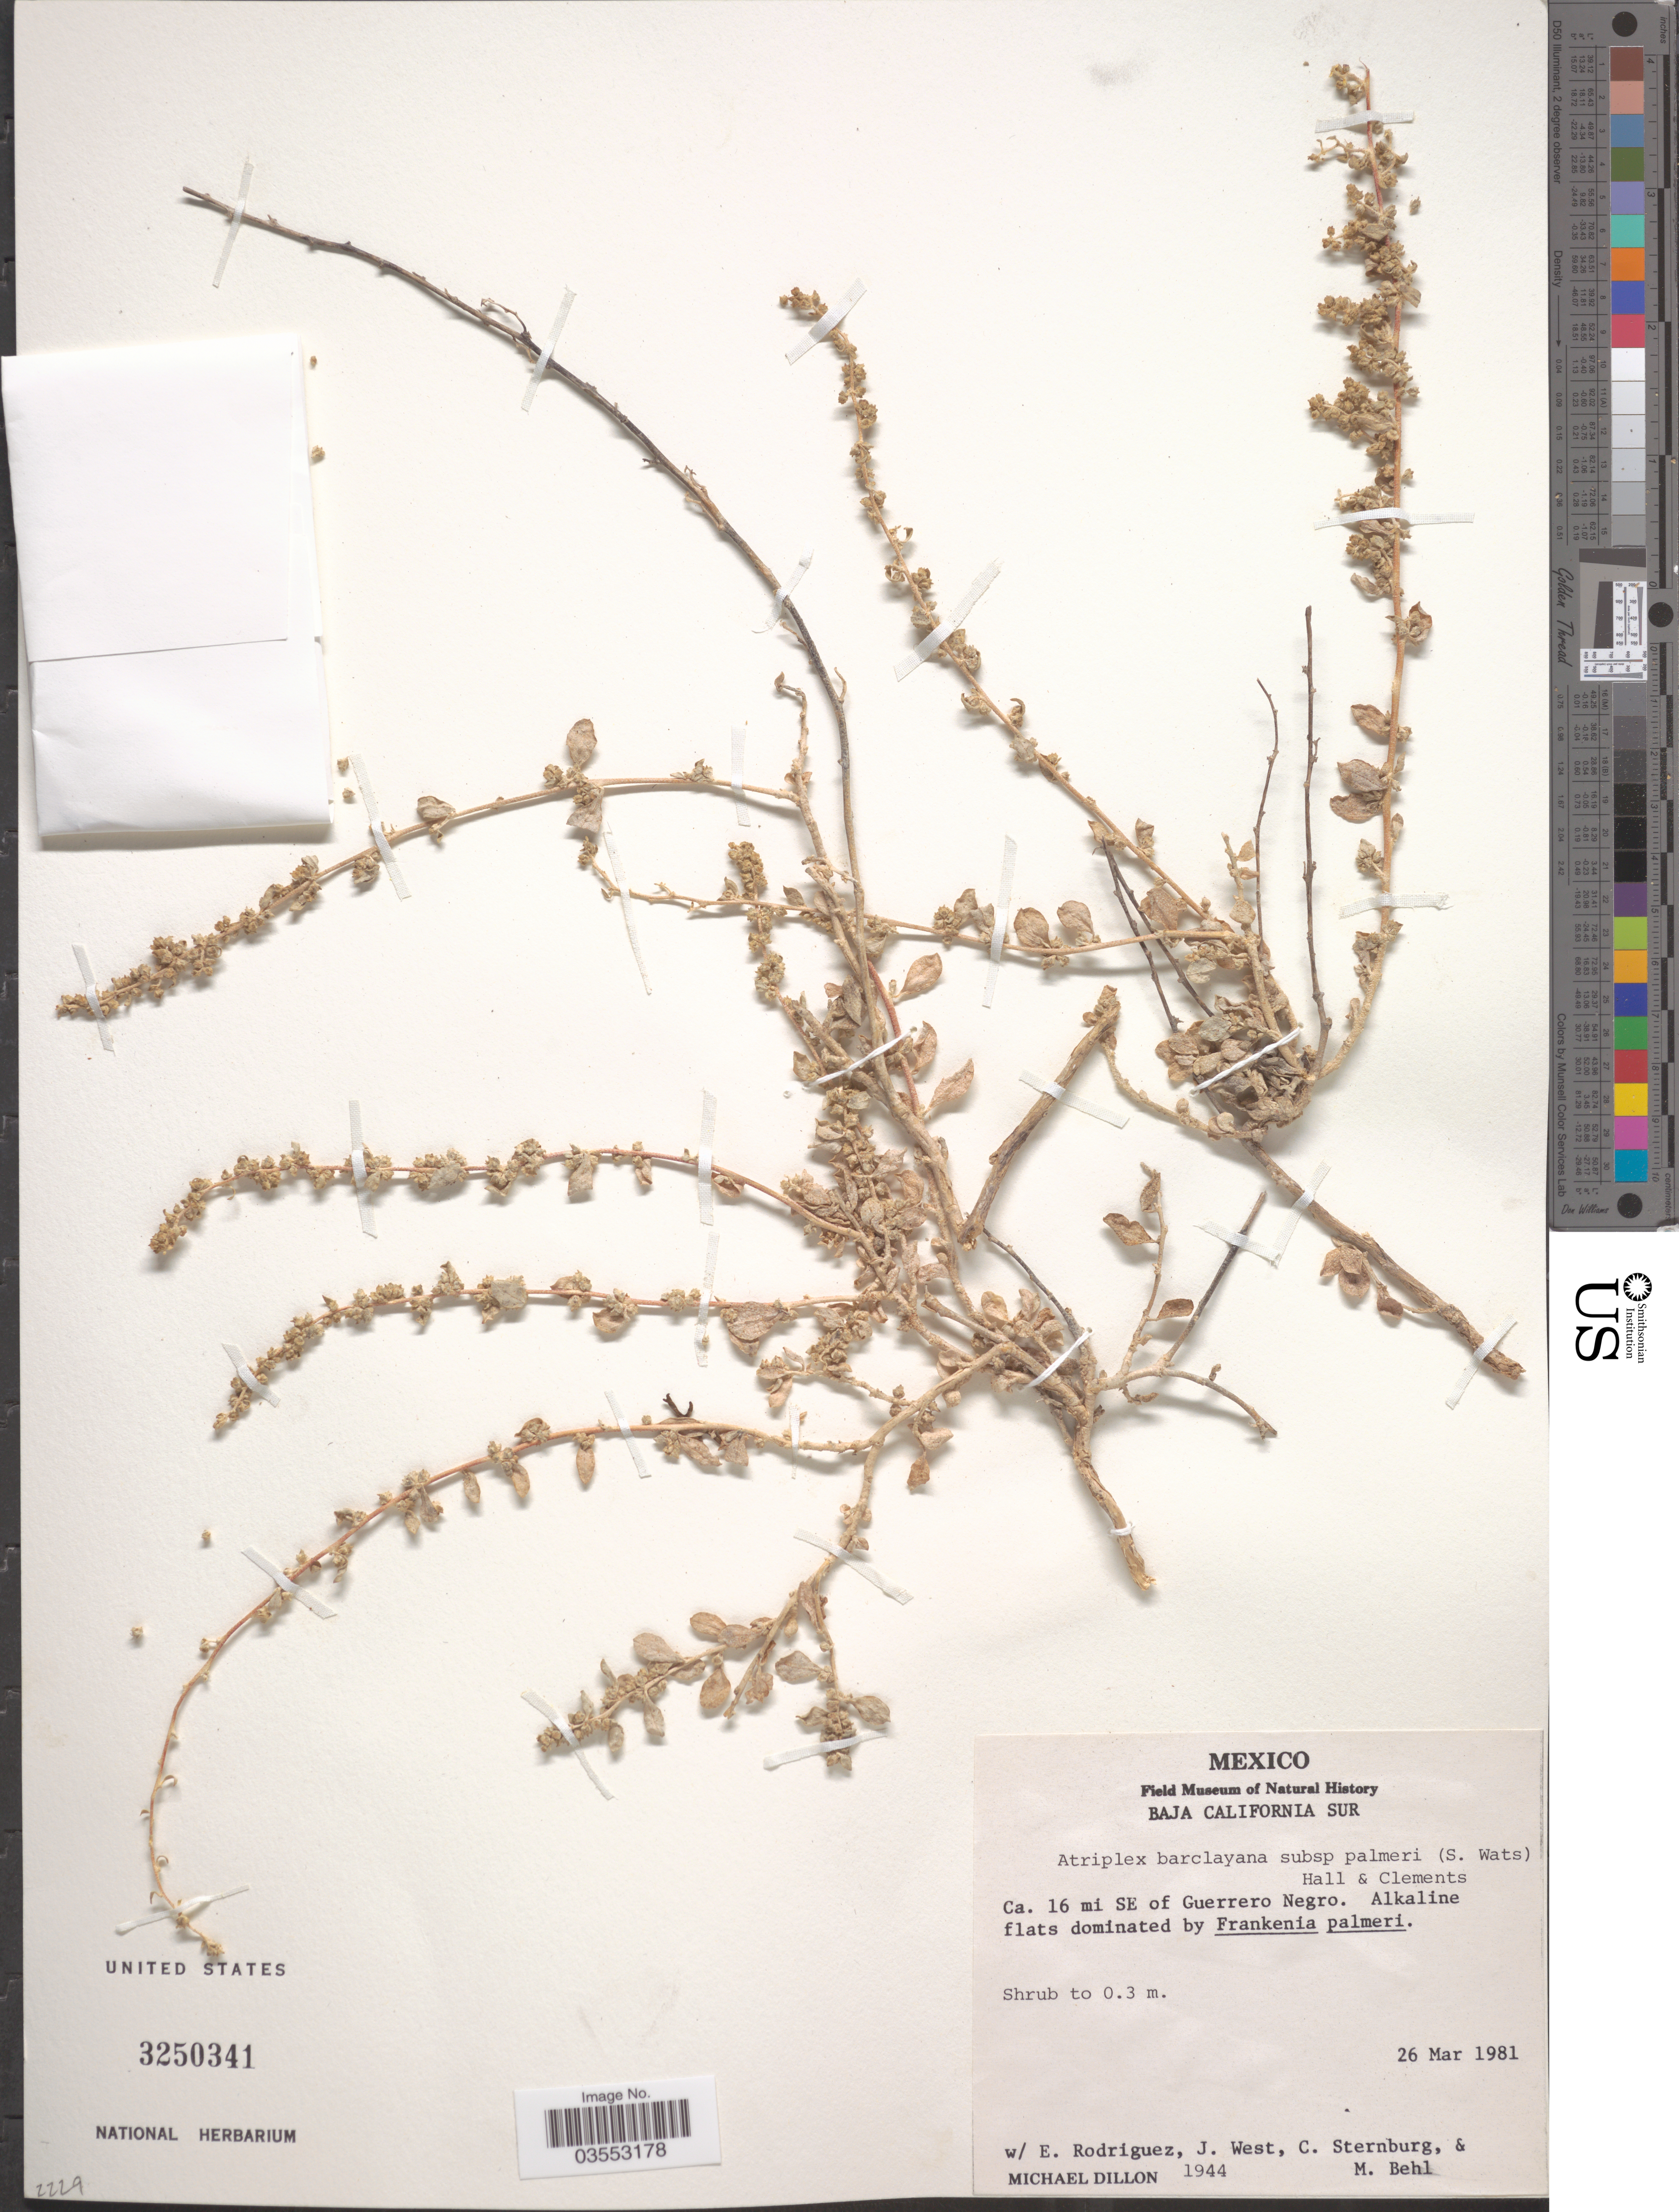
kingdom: Plantae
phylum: Tracheophyta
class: Magnoliopsida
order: Caryophyllales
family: Amaranthaceae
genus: Atriplex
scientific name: Atriplex barclayana subsp. palmeri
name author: (S. Watson) H.M. Hall & Clem.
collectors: M. O. Dillon, E. Rodriguez, J. West, C. Sternberg & M. Behl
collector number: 1944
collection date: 1981-03-26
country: Mexico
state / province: Baja California Sur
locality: Ca. 16 mi SE of Guerrero Negro.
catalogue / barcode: US 3250341